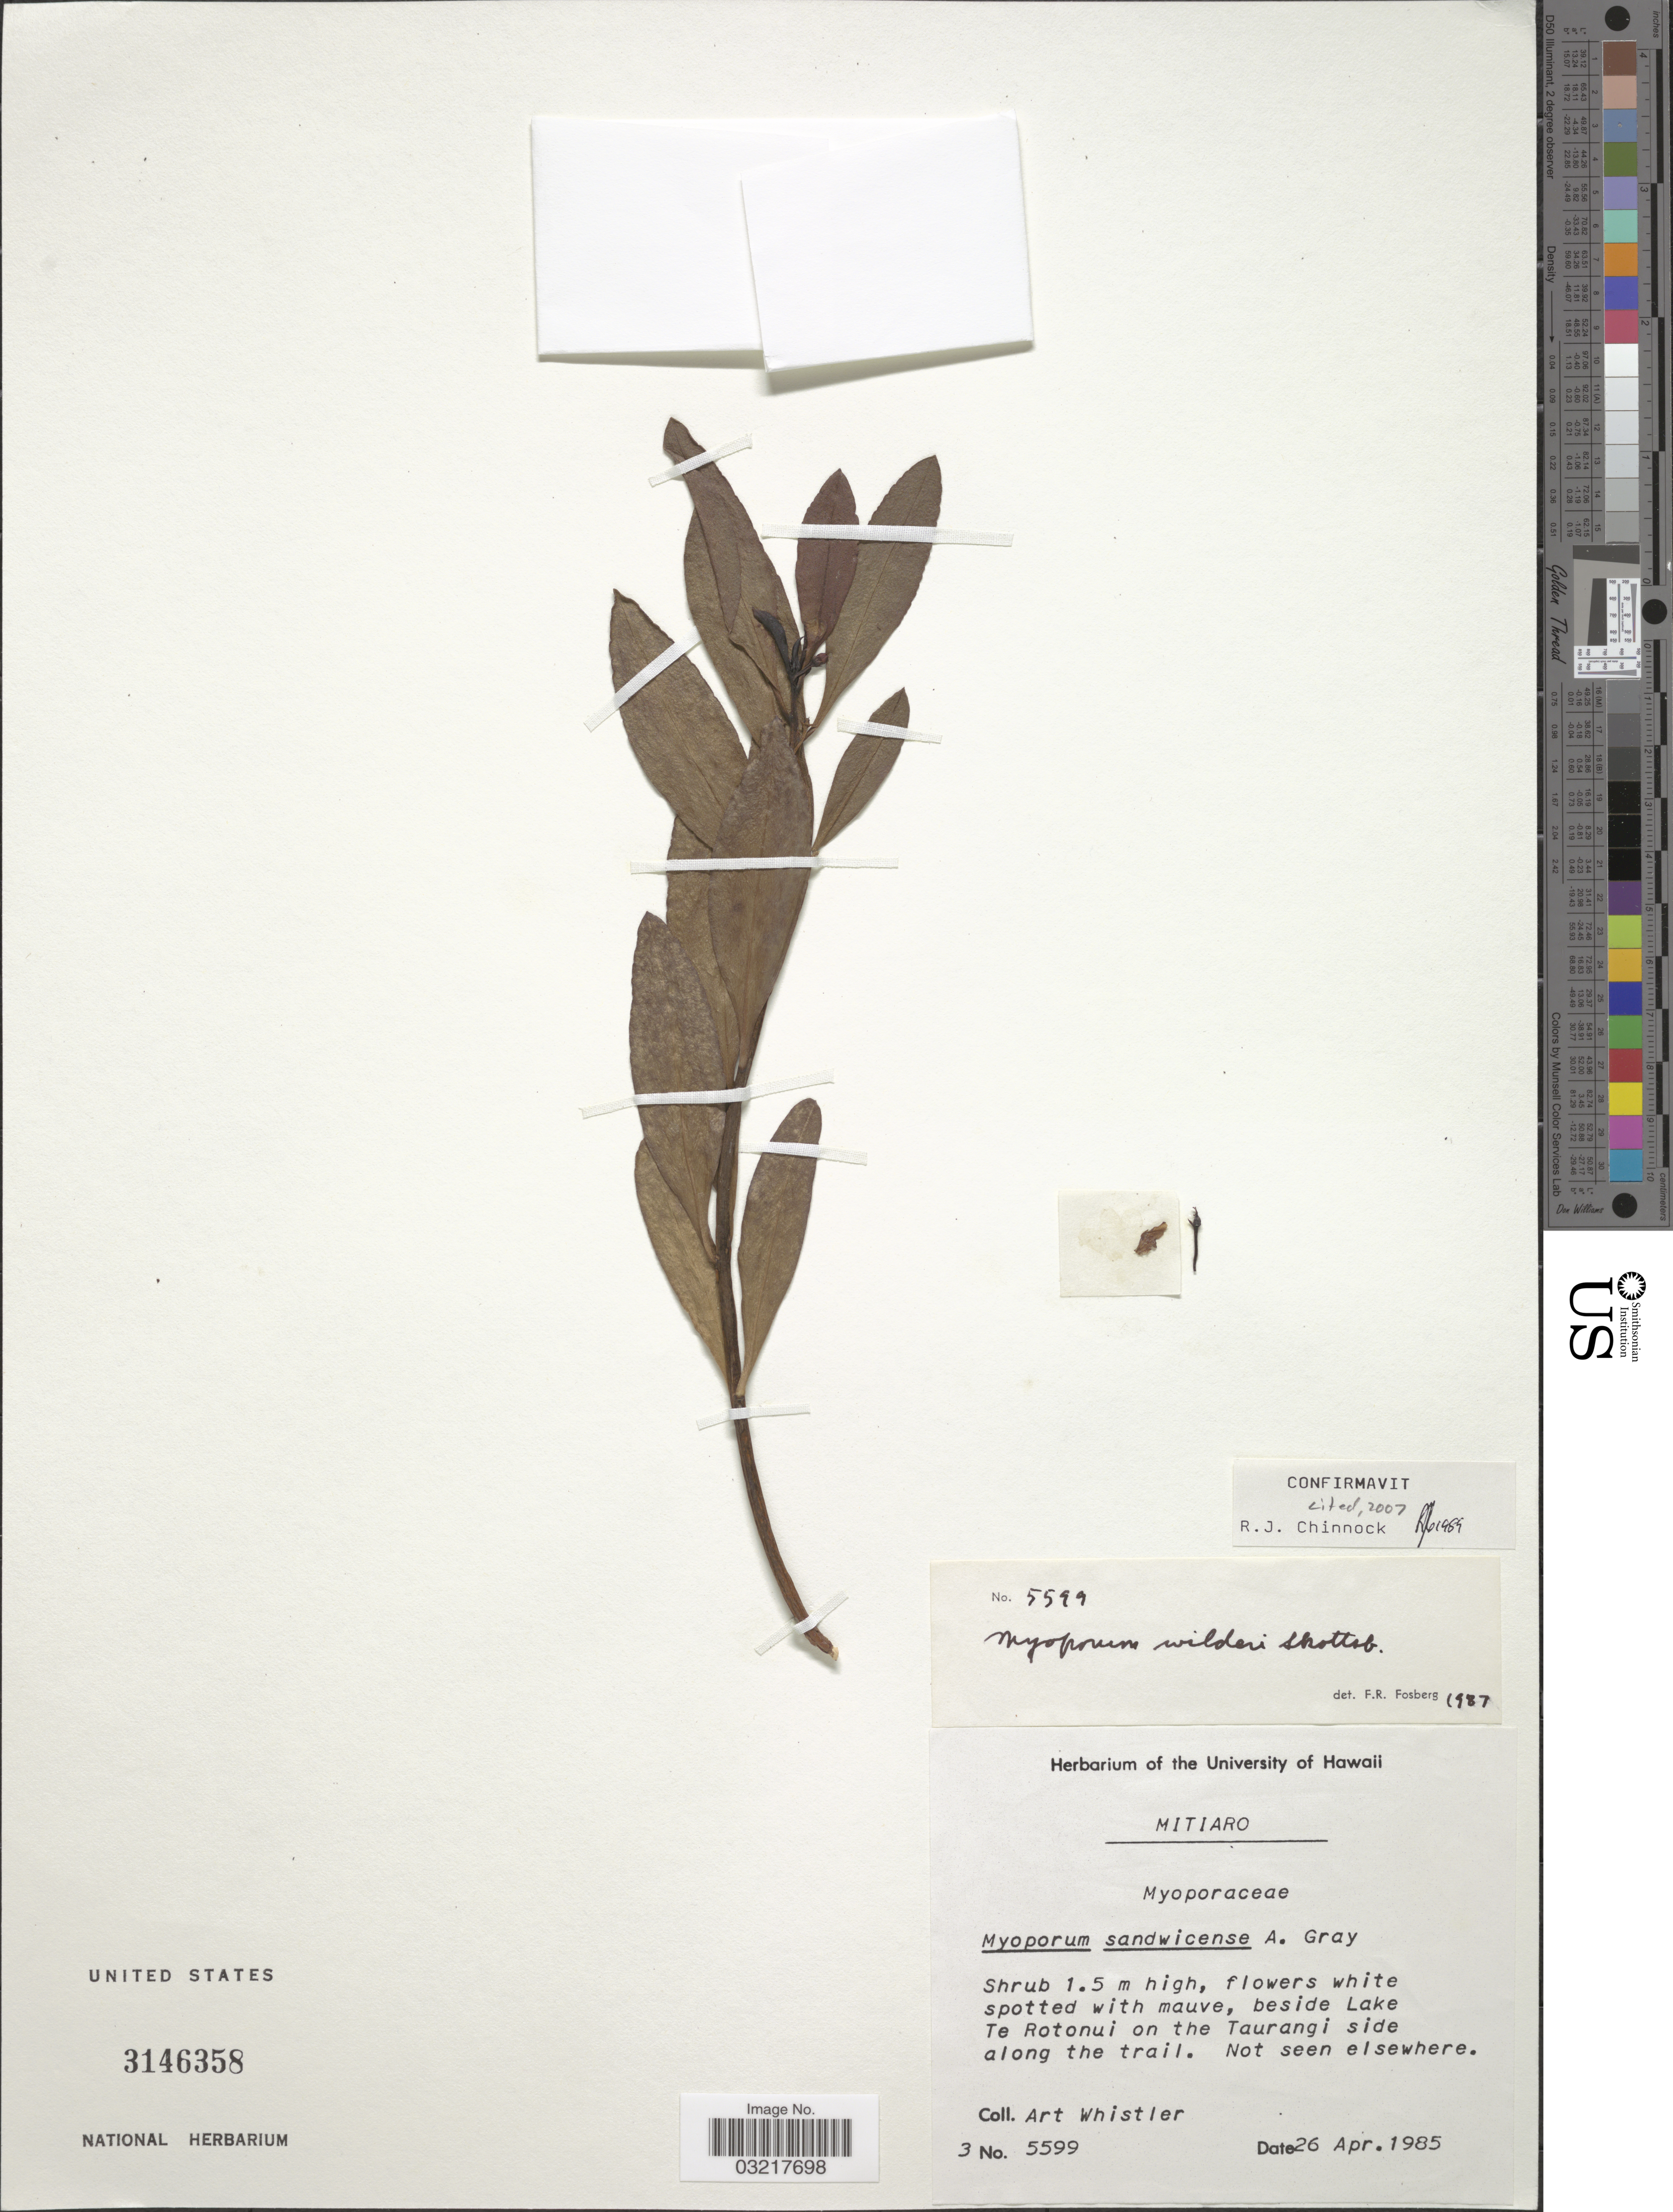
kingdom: Plantae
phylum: Tracheophyta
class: Magnoliopsida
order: Lamiales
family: Scrophulariaceae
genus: Myoporum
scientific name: Myoporum wilderi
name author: Skottsb.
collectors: A. Whistler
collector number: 5599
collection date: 1985-04-26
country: Cook Islands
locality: Mitiaro. Beside Lake Te Rotonui on the Taurangi side along the trail.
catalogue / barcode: US 3146358